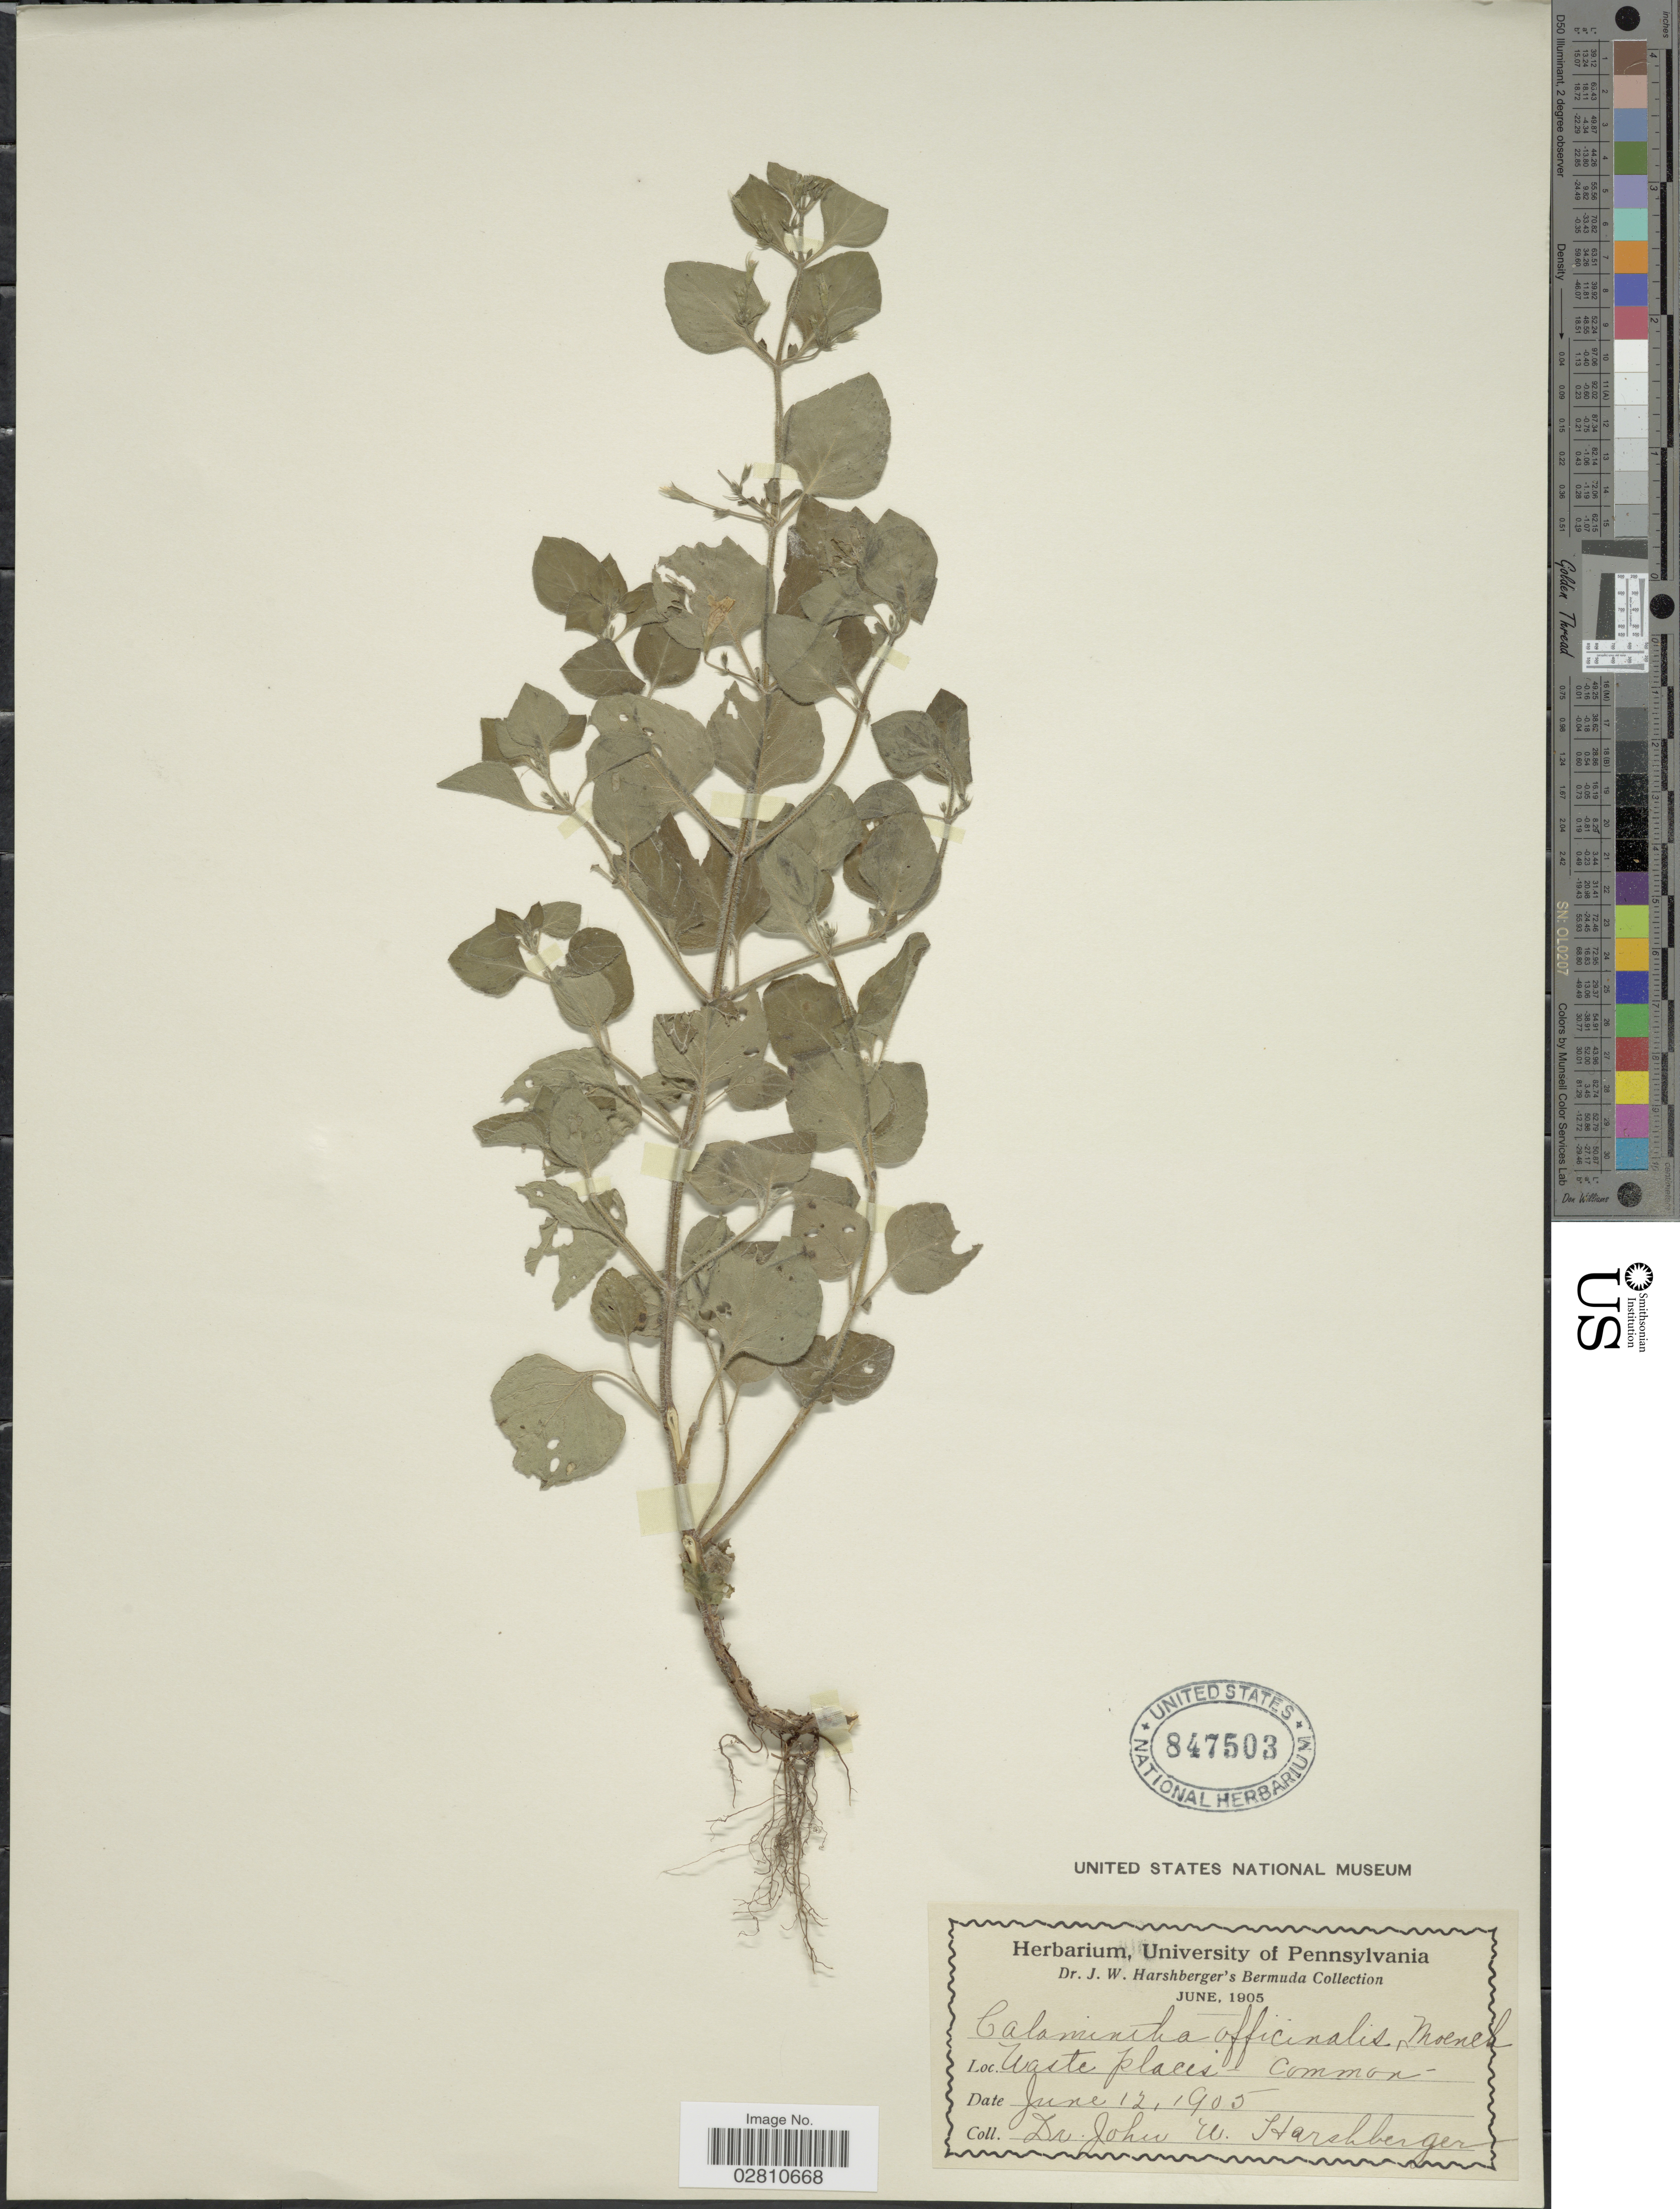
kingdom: Plantae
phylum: Tracheophyta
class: Magnoliopsida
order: Lamiales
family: Lamiaceae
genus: Clinopodium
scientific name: Clinopodium nepeta subsp. glandulosum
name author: (Req.) Govaerts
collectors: J. W. Harshberger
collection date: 1905-06-12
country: Bermuda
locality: Waste places.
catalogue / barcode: US 847503